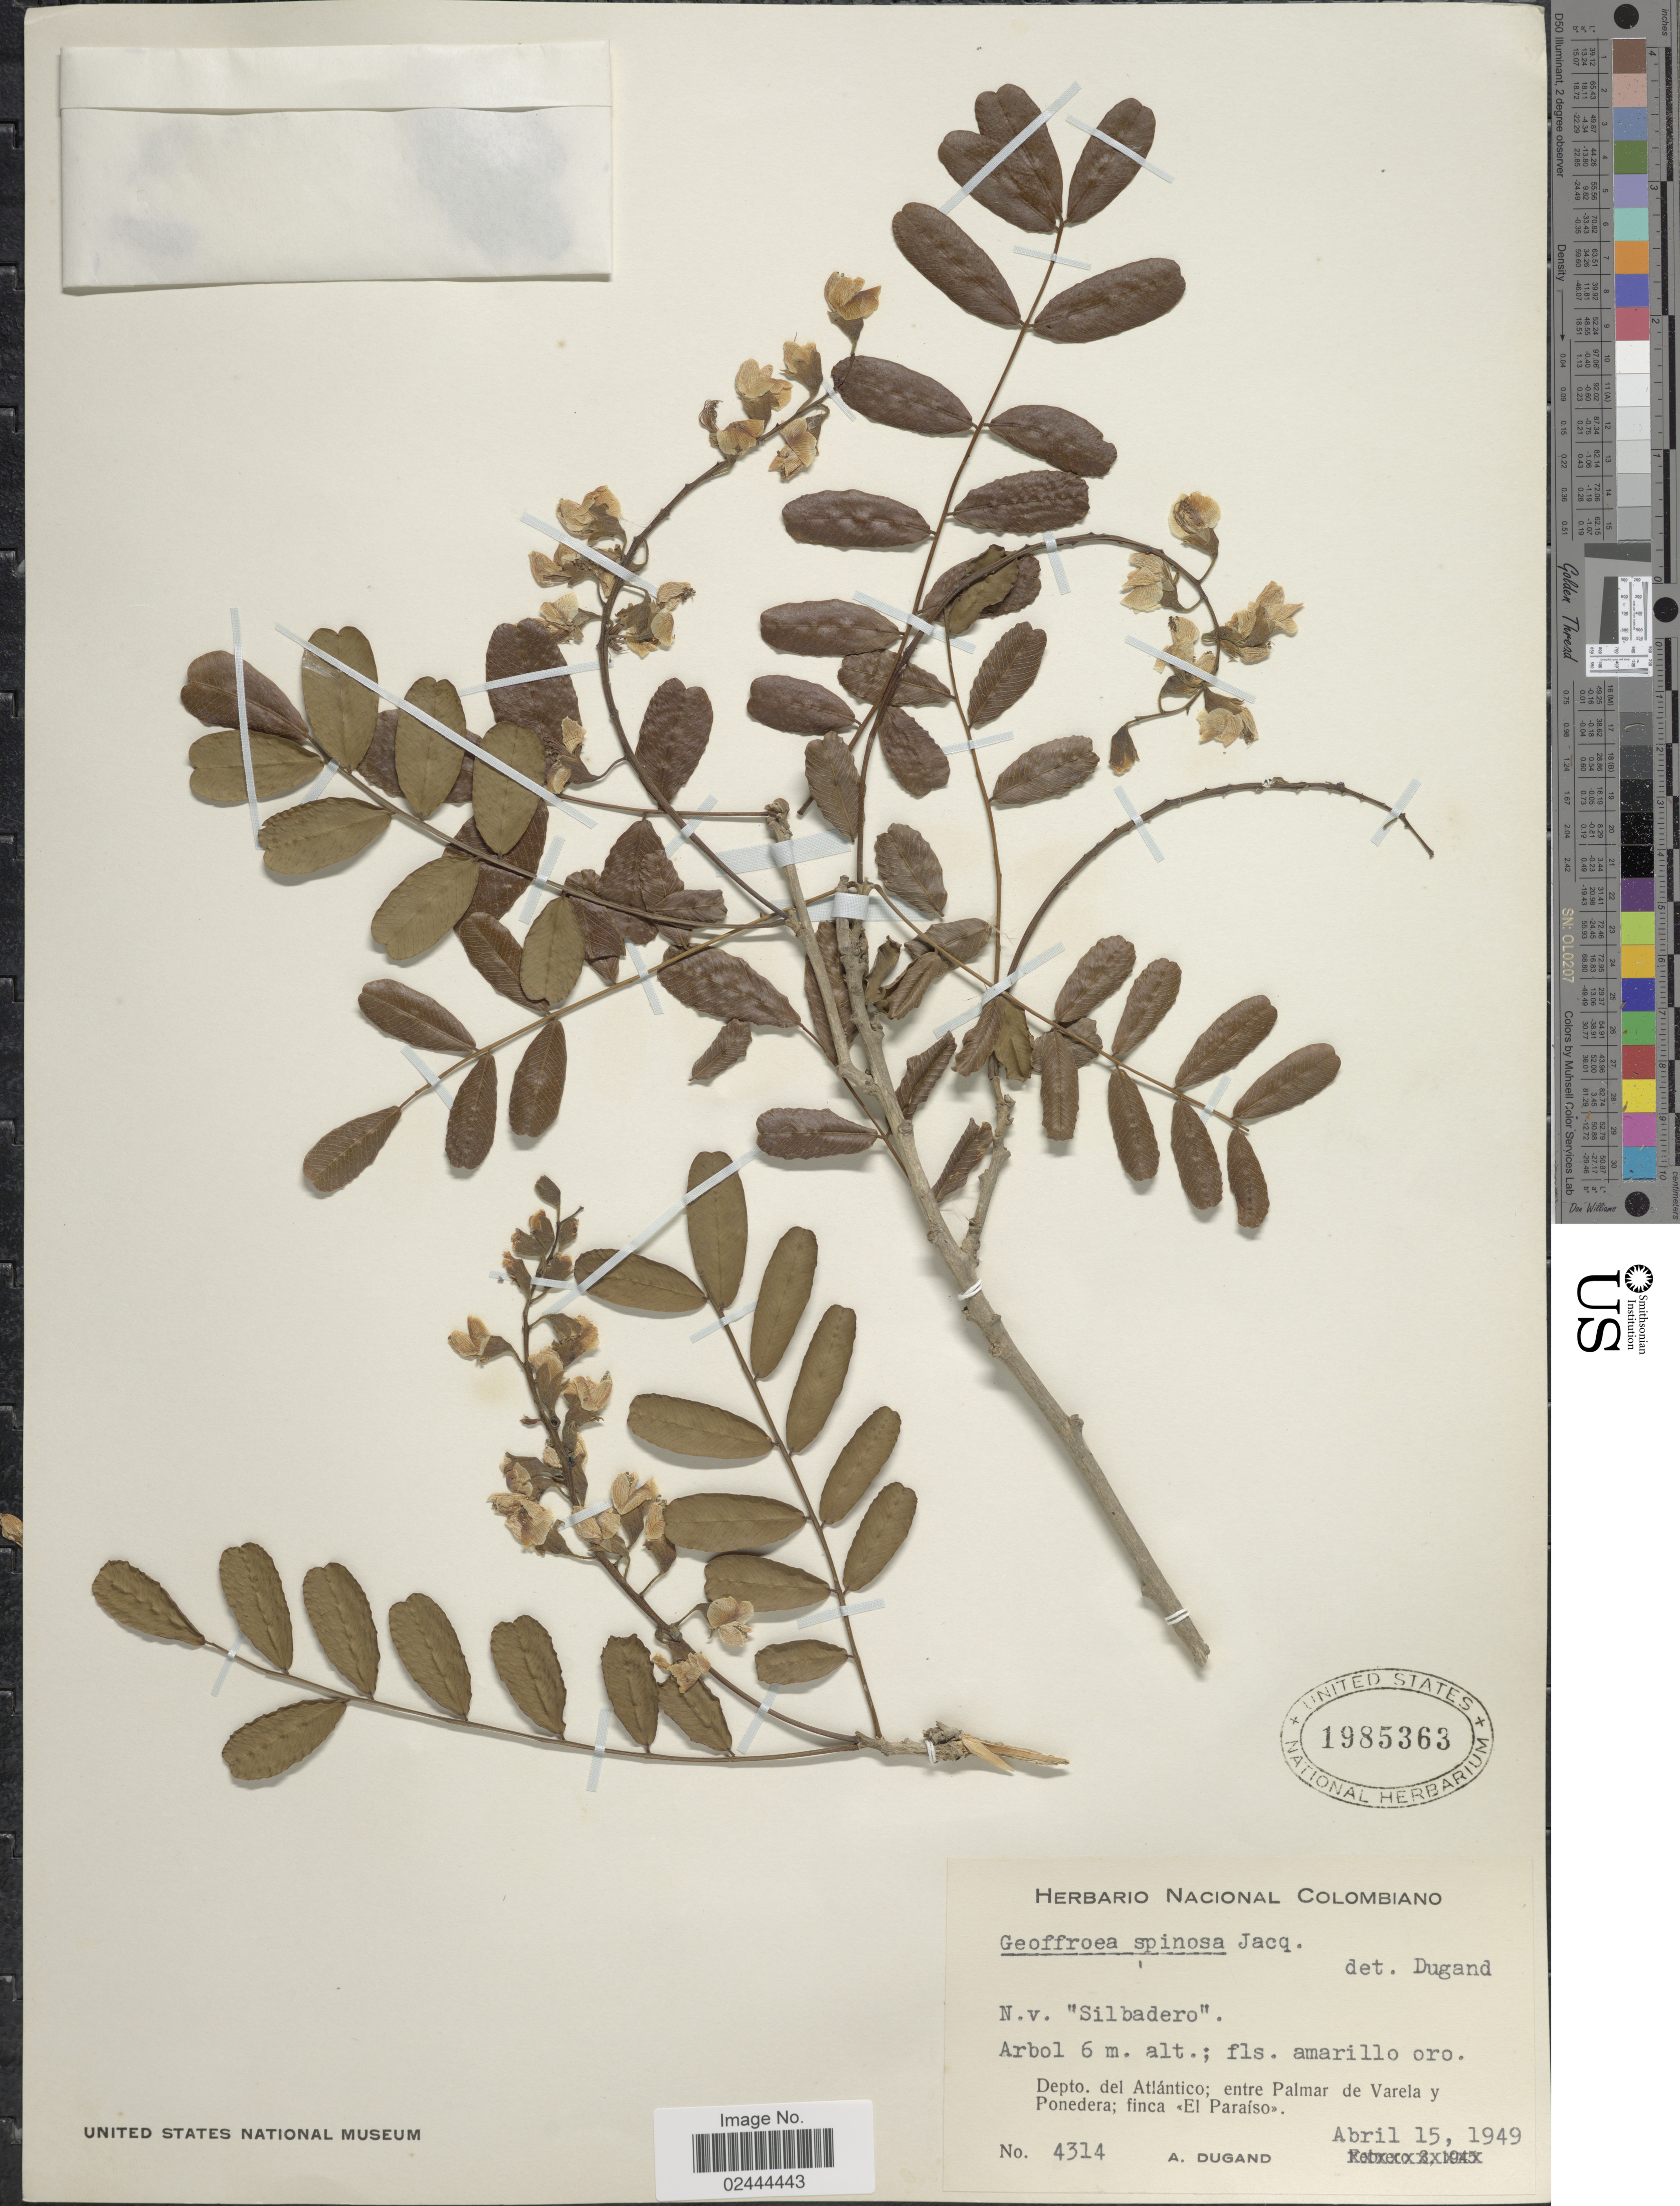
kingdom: Plantae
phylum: Tracheophyta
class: Magnoliopsida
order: Fabales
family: Fabaceae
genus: Geoffroea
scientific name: Geoffroea spinosa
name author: Jacq.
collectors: A. Dugand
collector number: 4314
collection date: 1949-04-15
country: Colombia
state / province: Atlántico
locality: Entre Palmar de Varela y Ponedera, finca El Paraiso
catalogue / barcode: US 1985363